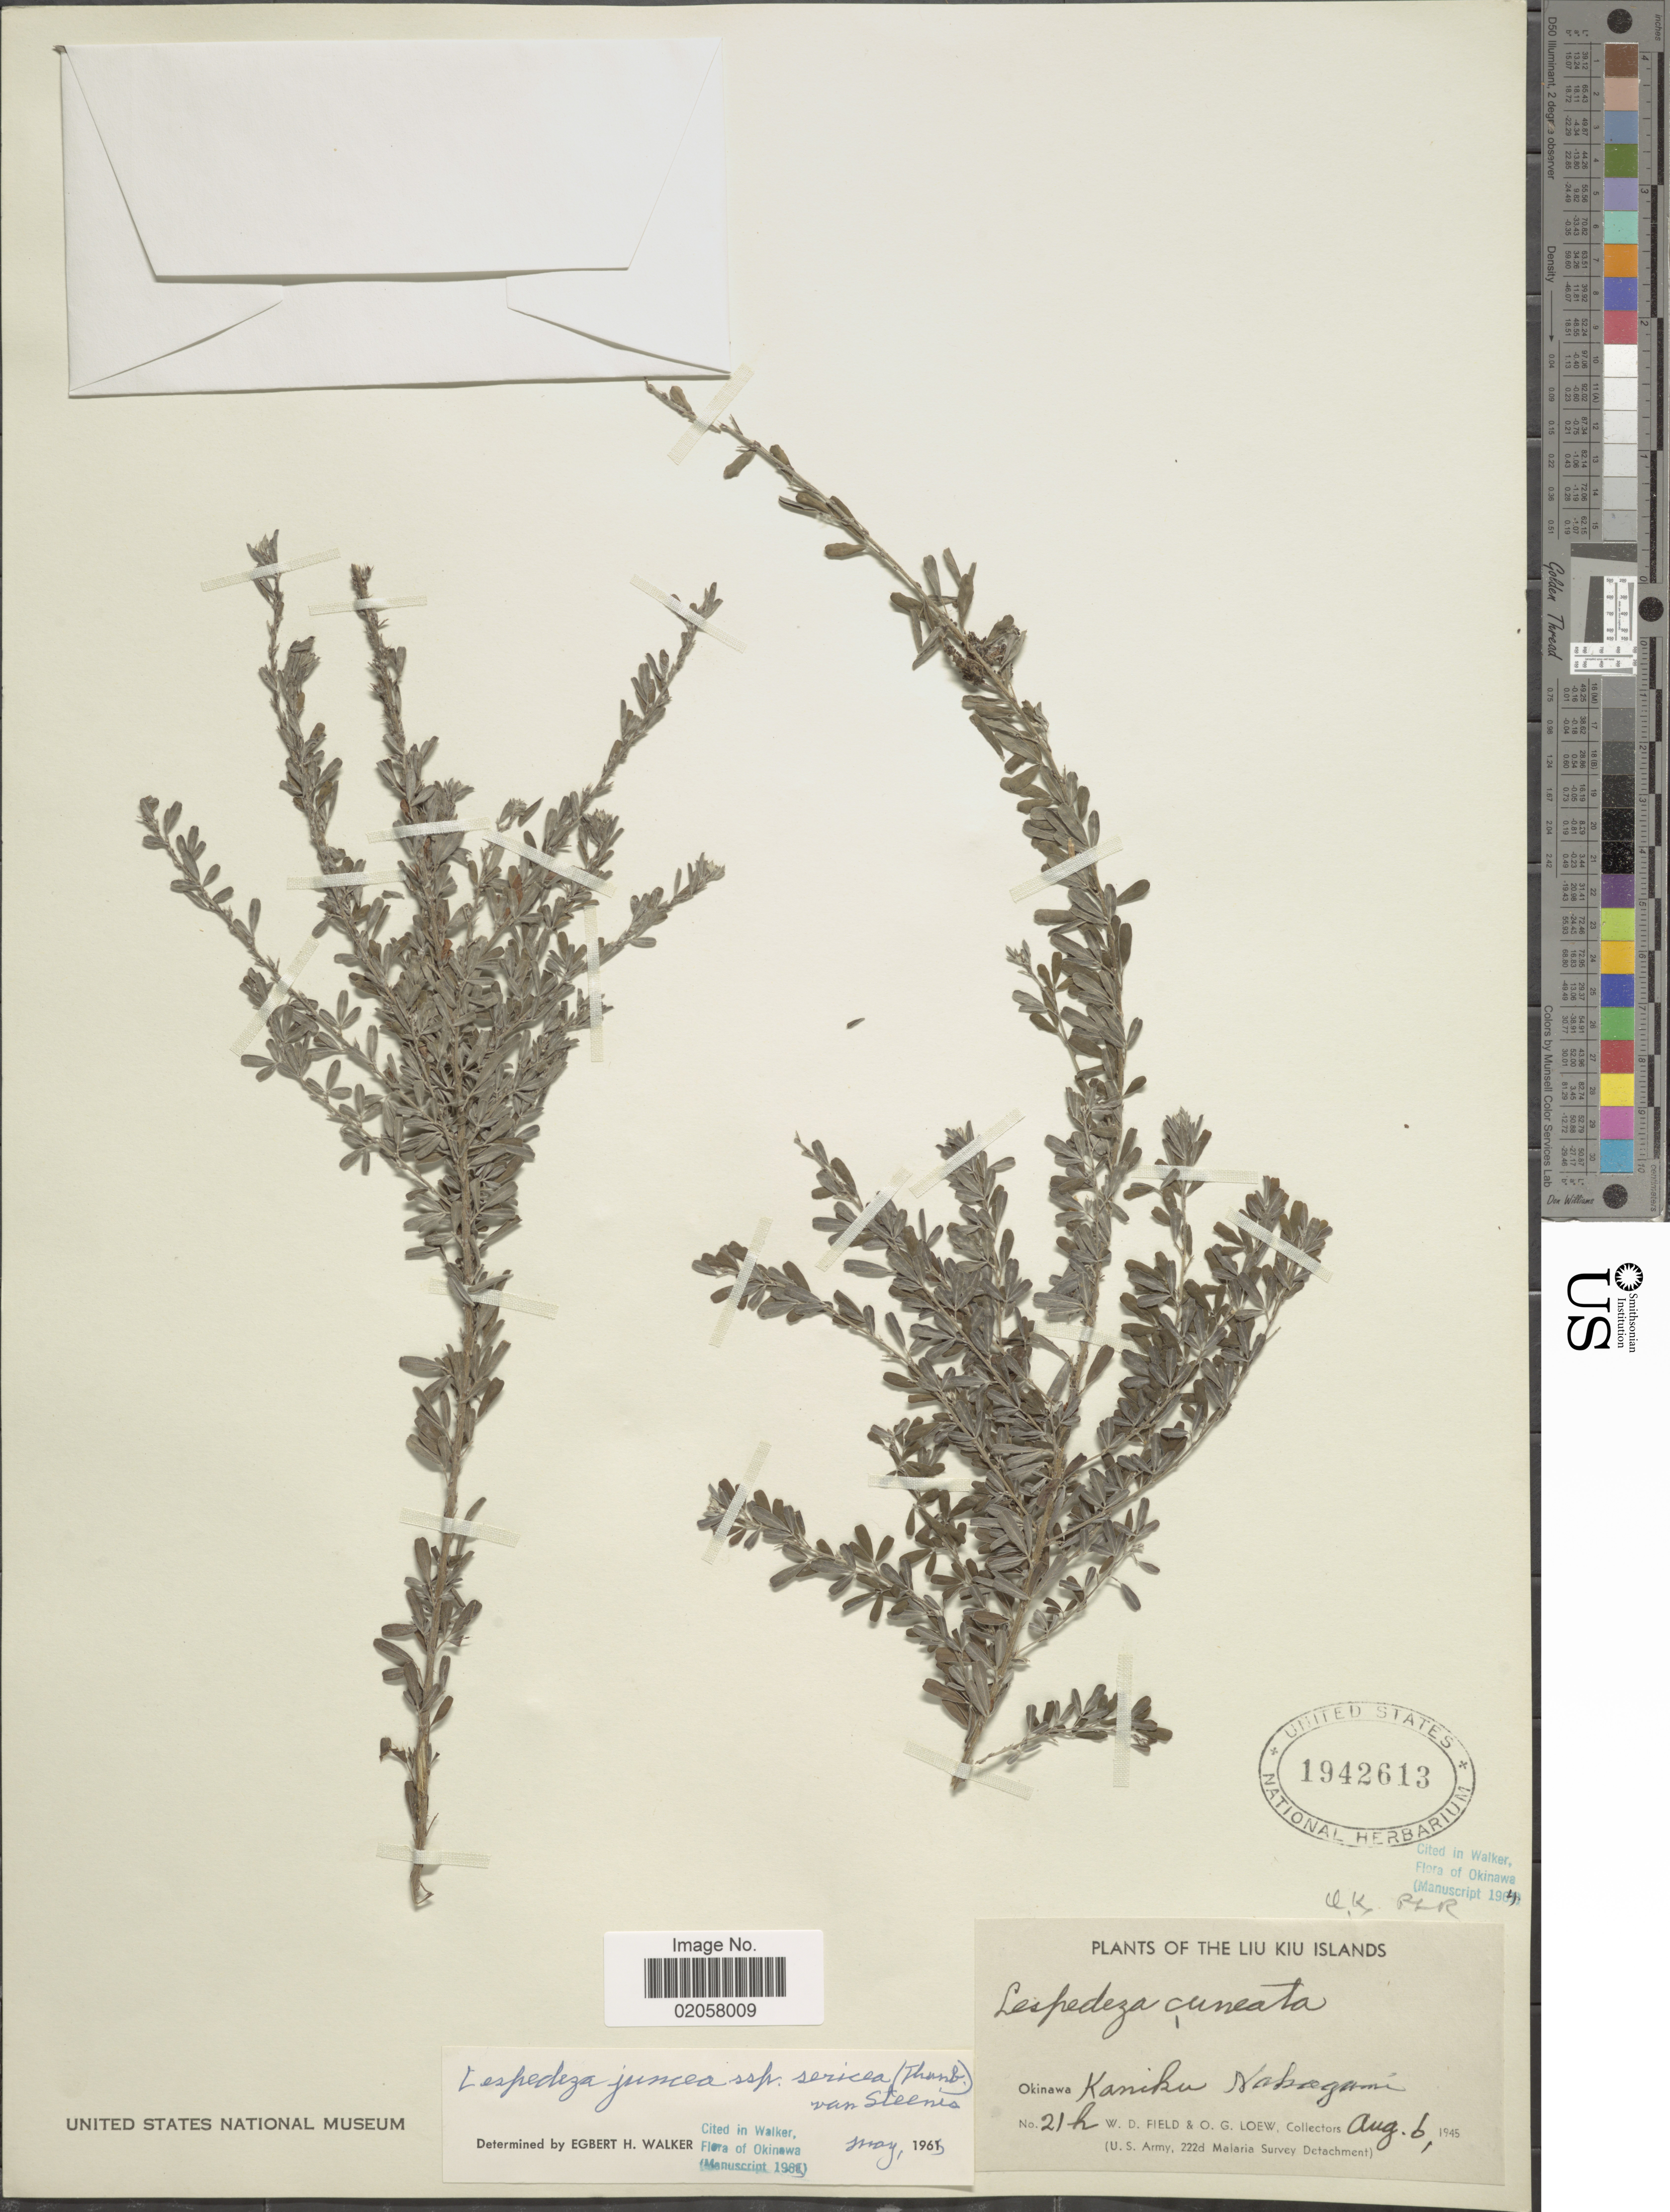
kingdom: Plantae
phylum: Tracheophyta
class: Magnoliopsida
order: Fabales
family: Fabaceae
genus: Lespedeza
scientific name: Lespedeza cuneata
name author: (Dum. Cours.) G. Don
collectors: W. D. Field & O. G. Loew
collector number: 21h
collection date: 1945-08-06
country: Japan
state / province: Okinawa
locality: The Liu Kiu Islands, Kanika Nahagami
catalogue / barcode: US 1942613